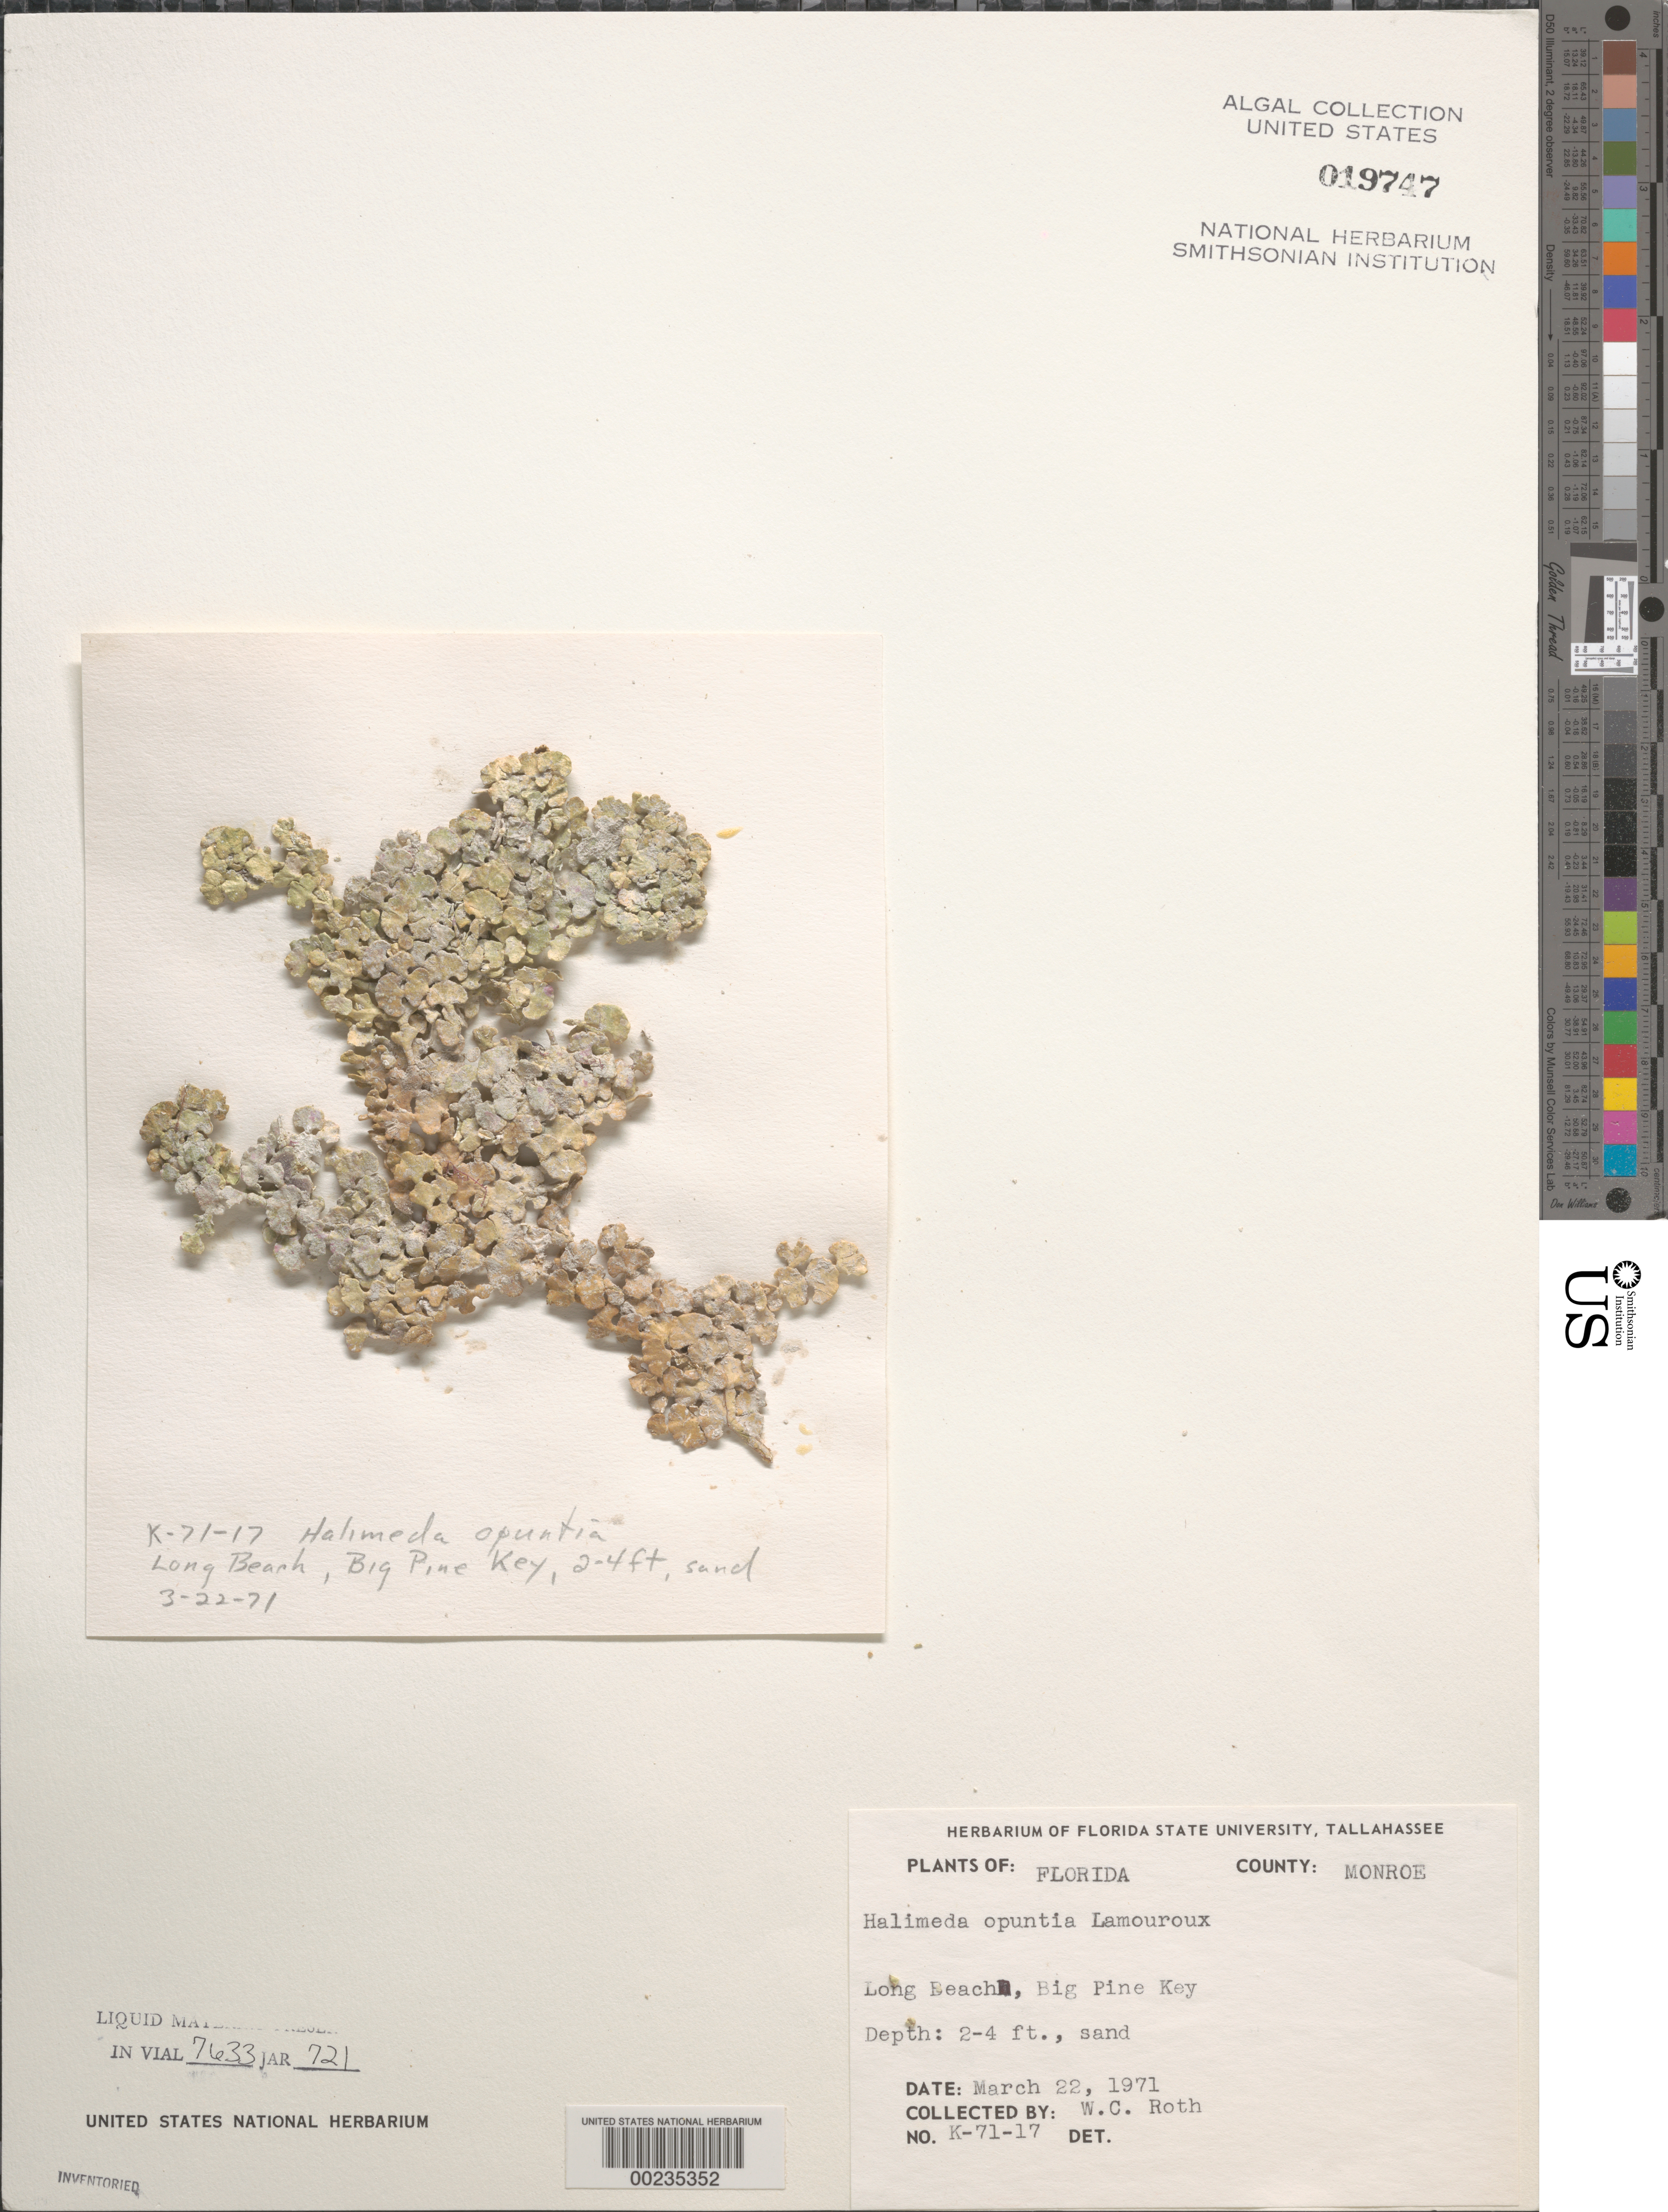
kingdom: Plantae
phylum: Chlorophyta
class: Ulvophyceae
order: Bryopsidales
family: Halimedaceae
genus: Halimeda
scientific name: Halimeda opuntia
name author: (L.) J.V.Lamouroux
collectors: W. C. Roth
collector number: K-71-17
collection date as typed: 22 Mar 1971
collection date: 1971-03-22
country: United States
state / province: Florida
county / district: Monroe County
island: Big Pine Key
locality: Long Beach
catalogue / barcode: US 19747